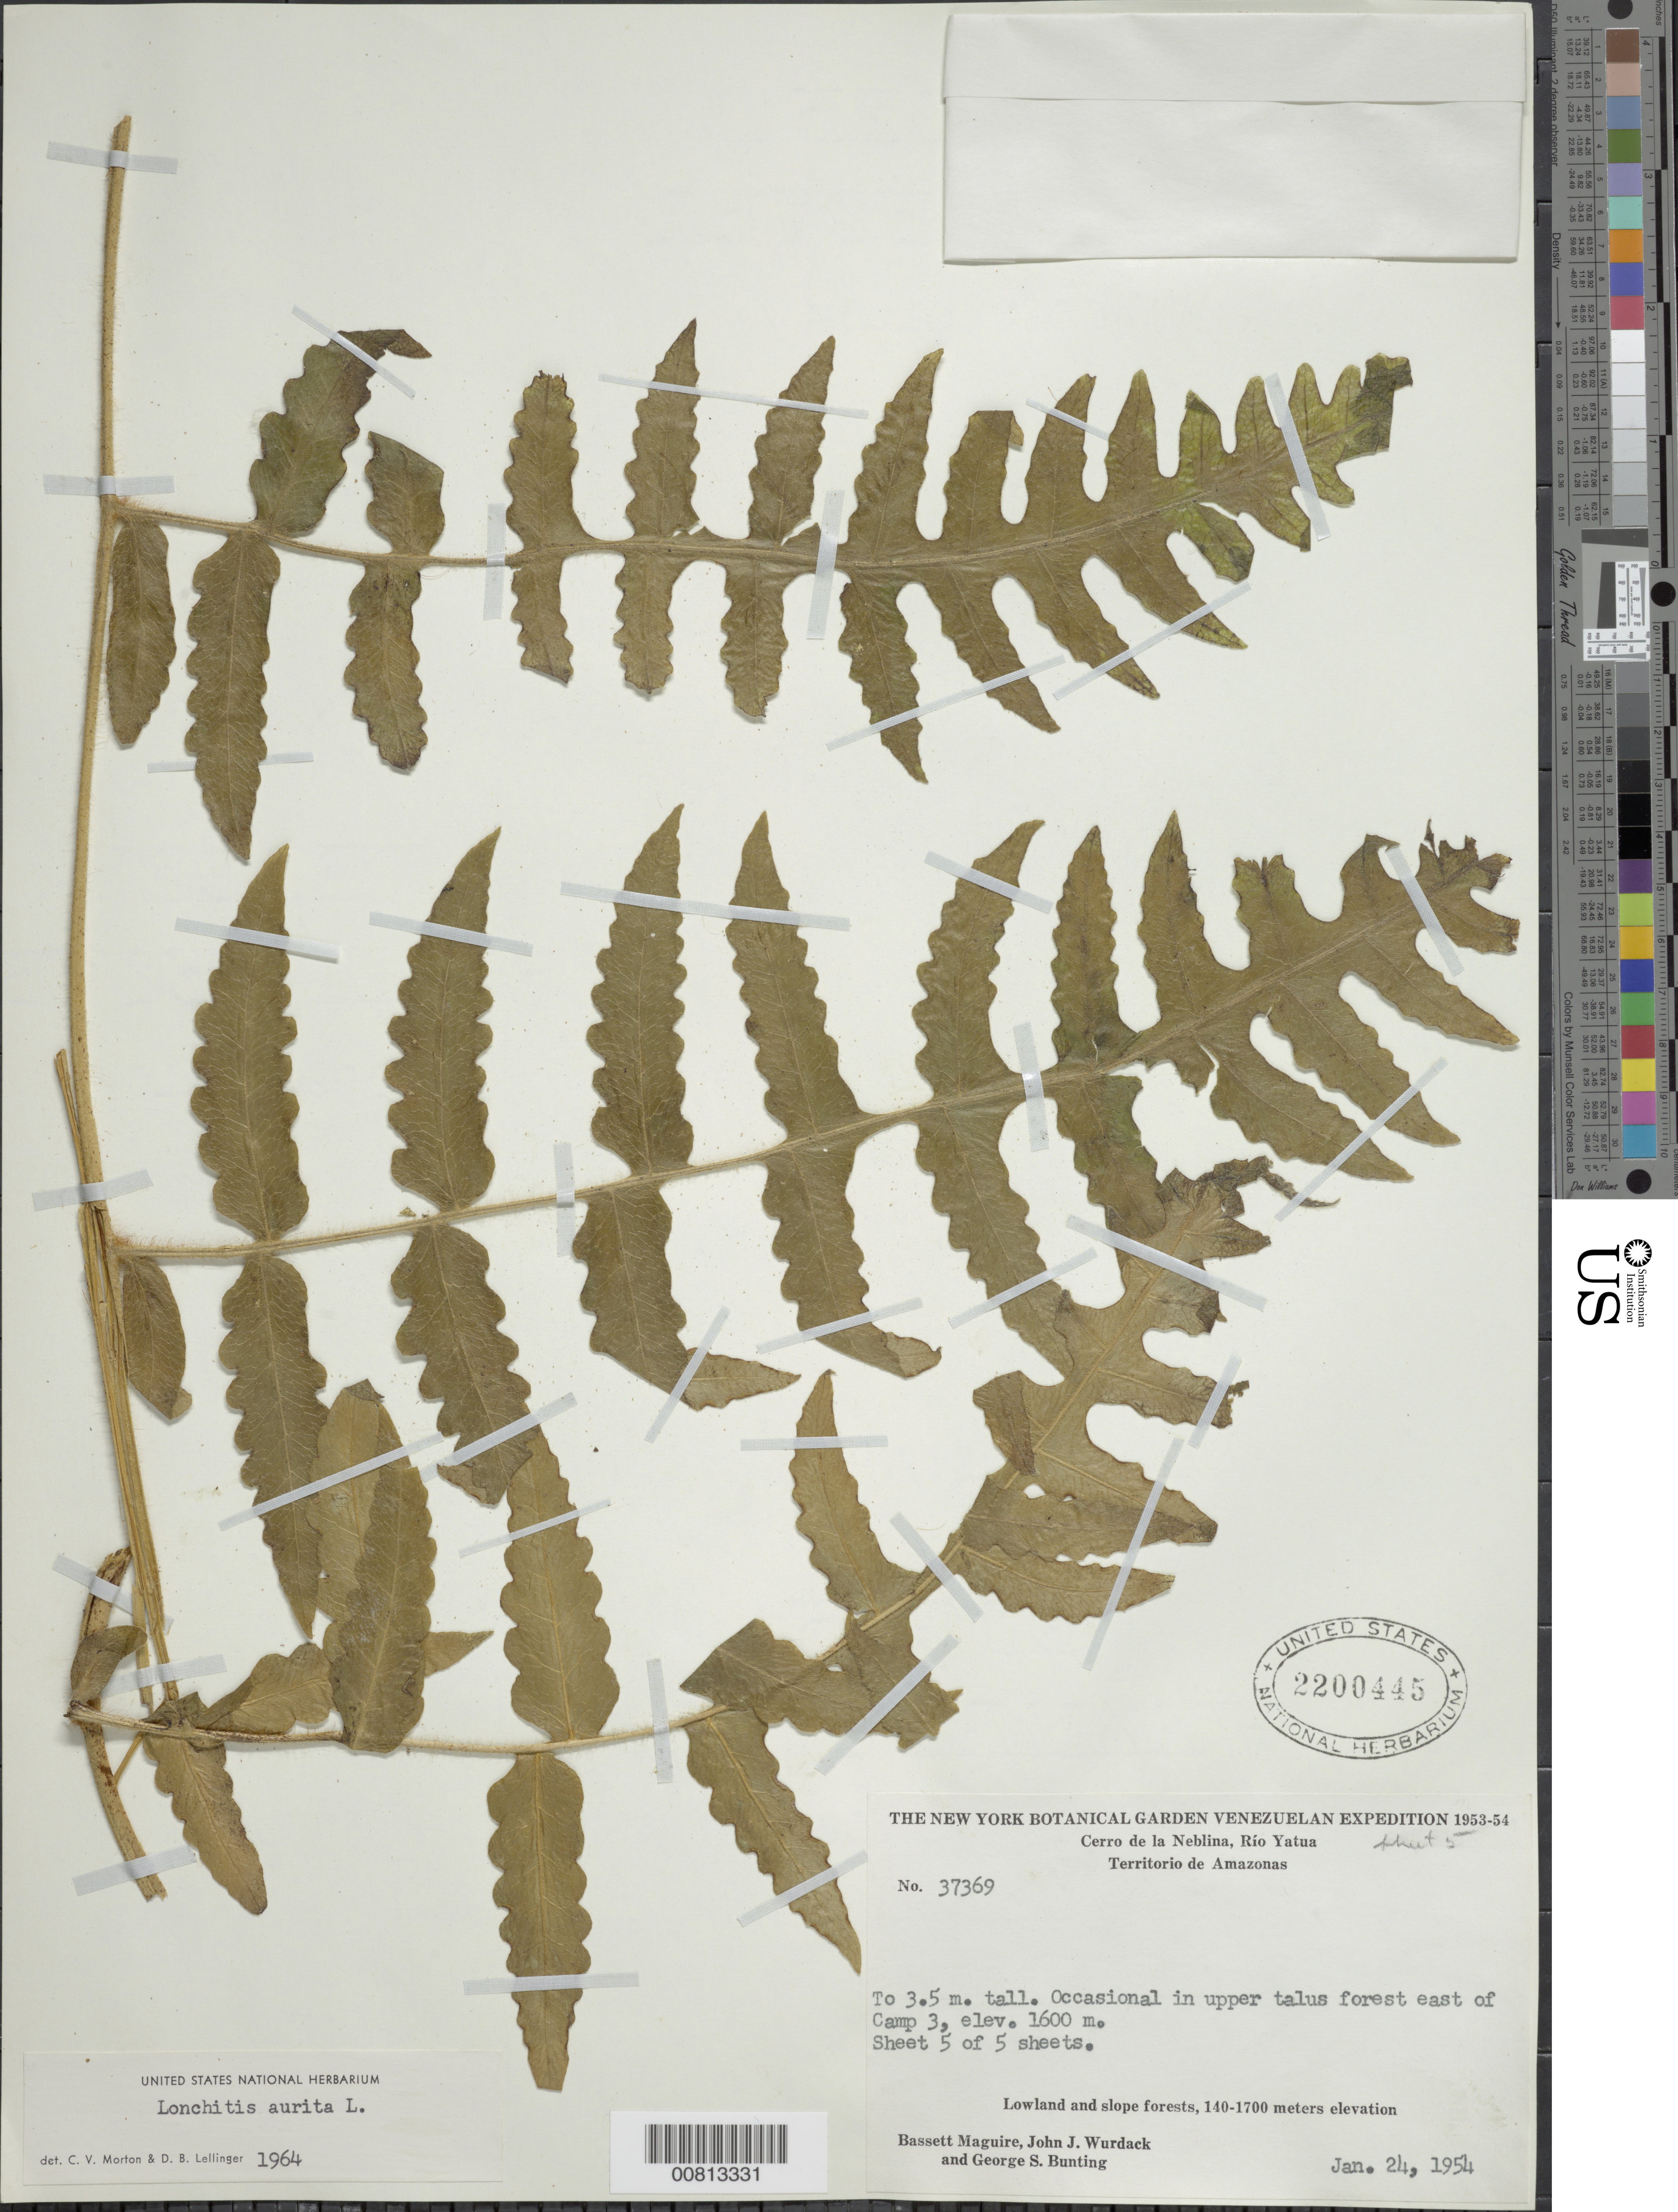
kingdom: Plantae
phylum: Tracheophyta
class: Polypodiopsida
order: Polypodiales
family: Dennstaedtiaceae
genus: Blotiella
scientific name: Blotiella lindeniana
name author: (Hook.) R.M. Tryon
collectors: B. Maguire, J. J. Wurdack & G. S. Bunting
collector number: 37369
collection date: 1954-01-24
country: Venezuela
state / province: Amazonas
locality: Cerro de la Neblina, Río Yatua, Occasional in upper talus forest east of Camp 3, Lowland and slopes forest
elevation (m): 140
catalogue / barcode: US 2200445